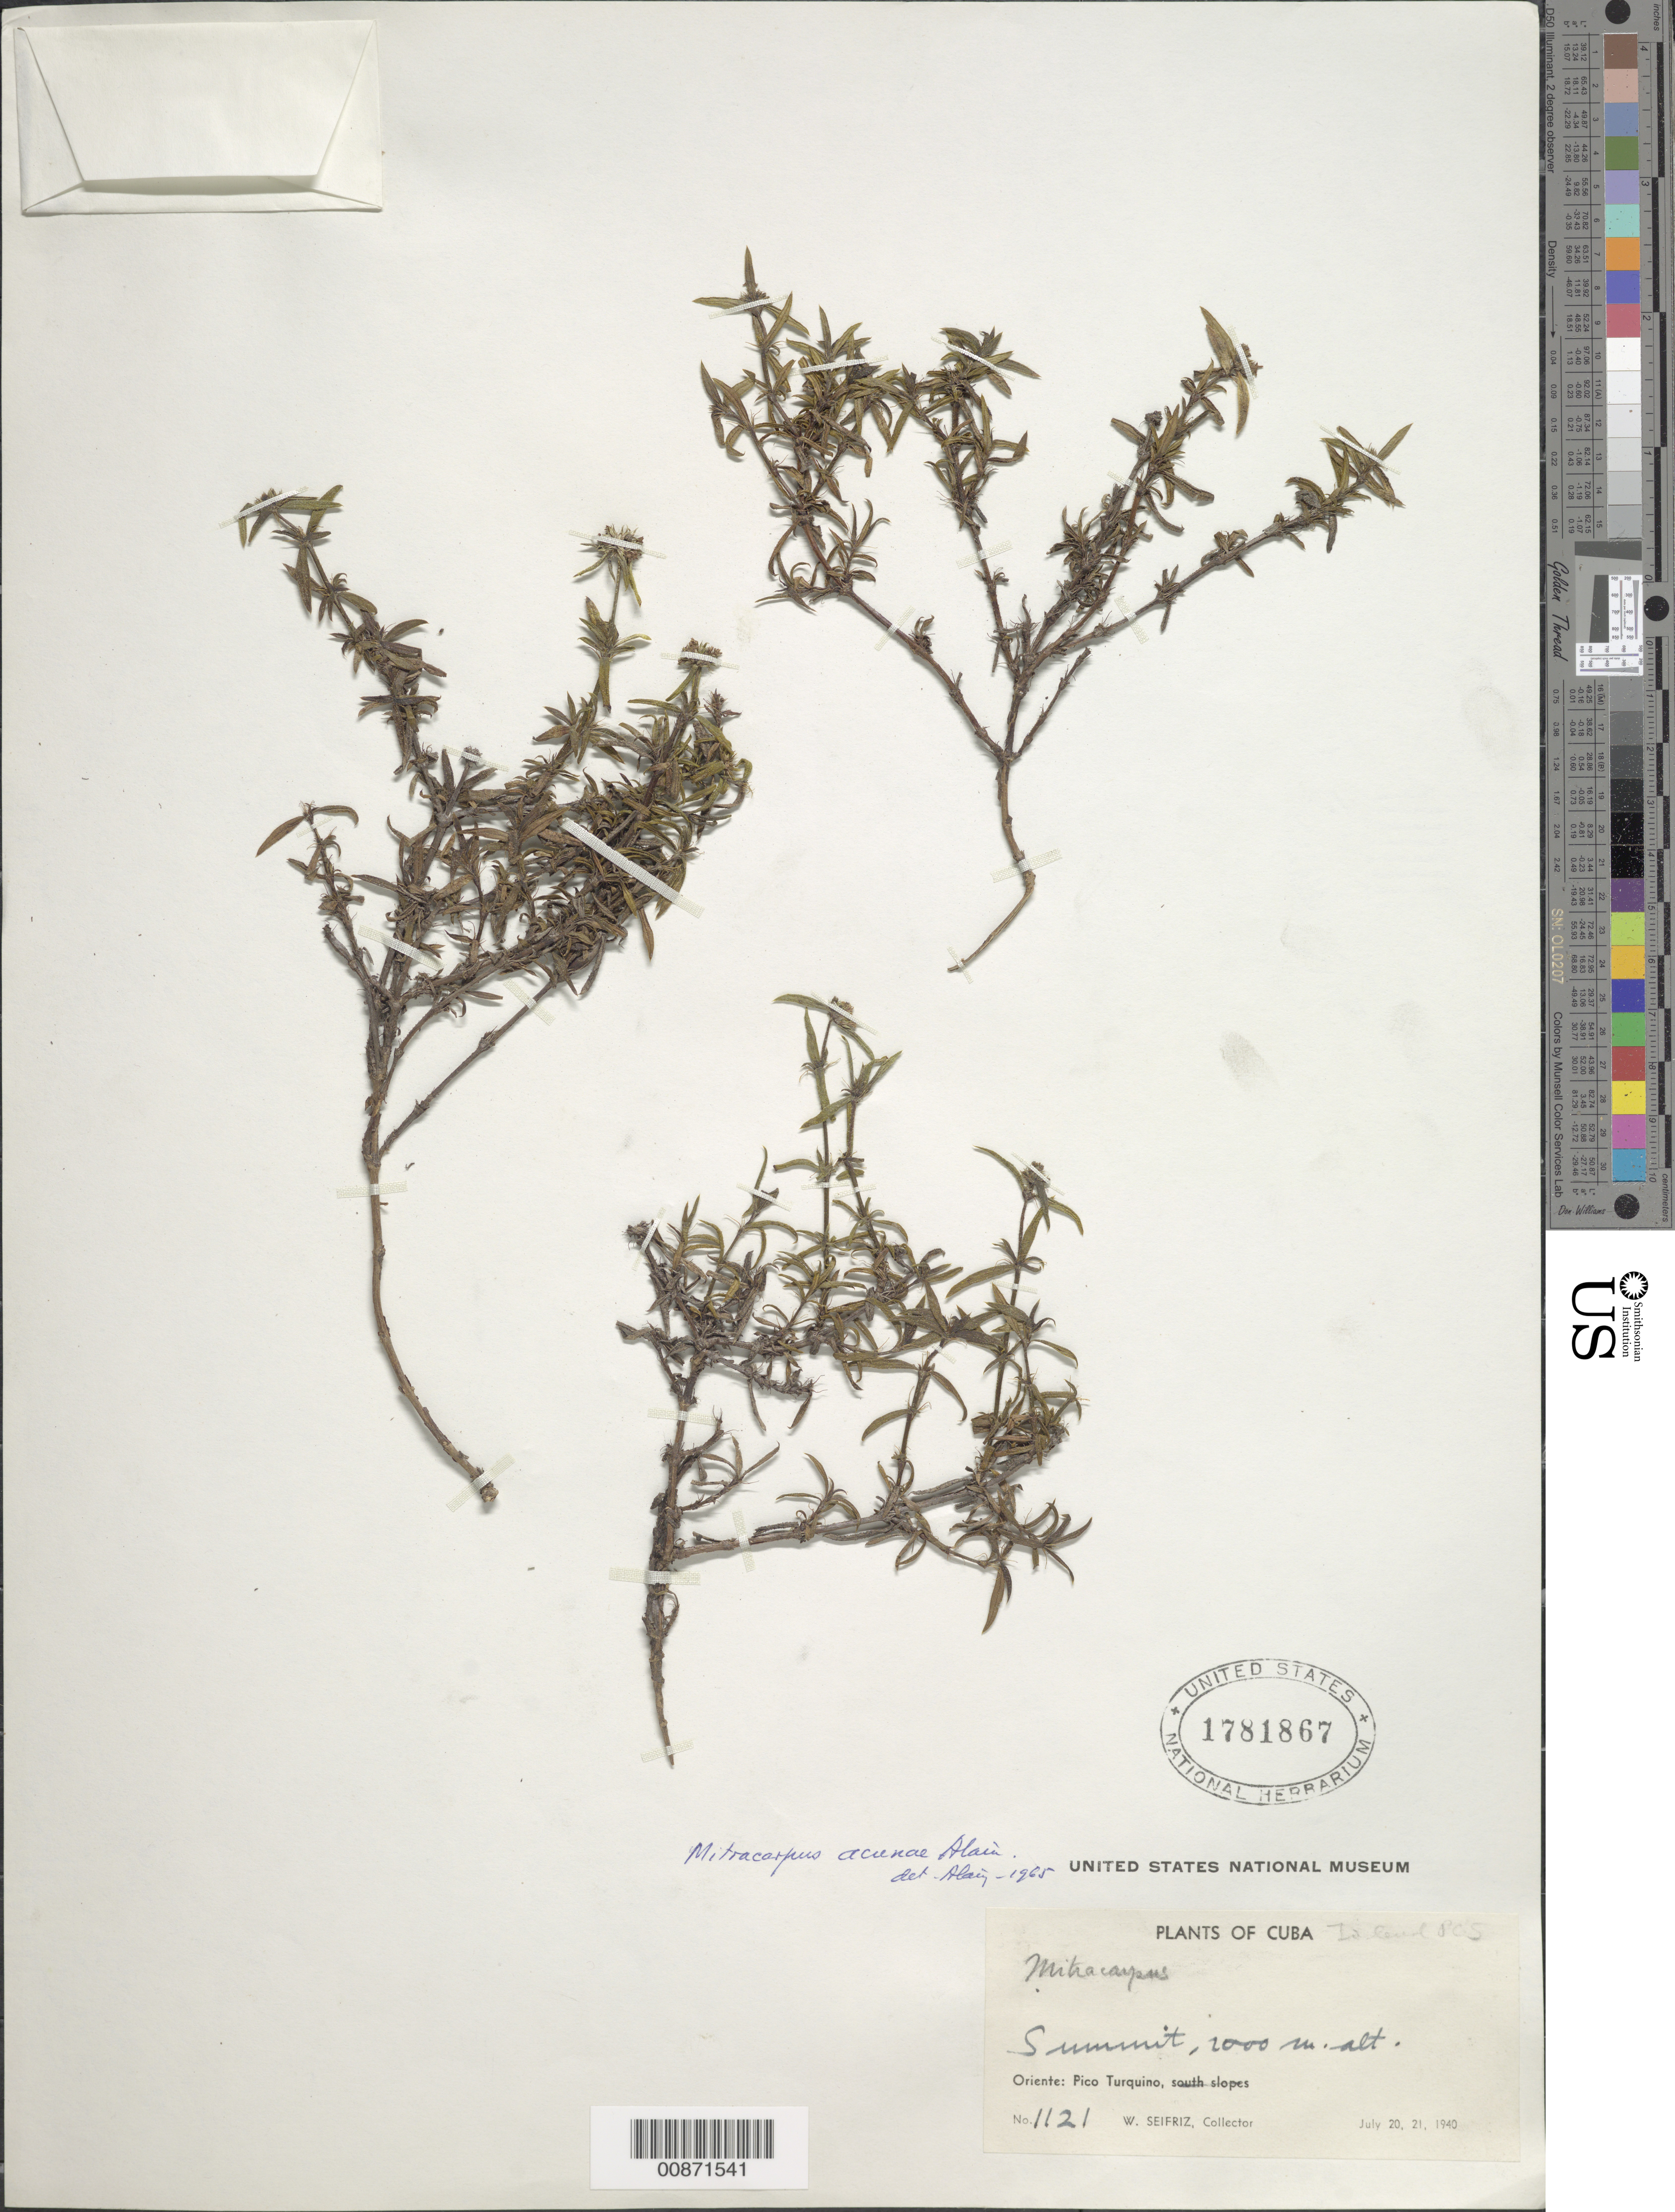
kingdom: Plantae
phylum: Tracheophyta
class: Magnoliopsida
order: Gentianales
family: Rubiaceae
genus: Mitracarpus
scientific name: Mitracarpus acunae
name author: Alain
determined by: Liogier, Alain H.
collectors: W. Seifriz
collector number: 1121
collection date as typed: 20 Jul 1940 to 21 Jul 1940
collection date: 1940-07-20/1940-07-21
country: Cuba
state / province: Oriente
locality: Pico Turquino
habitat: Summit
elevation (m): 2000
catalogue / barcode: US 1781867